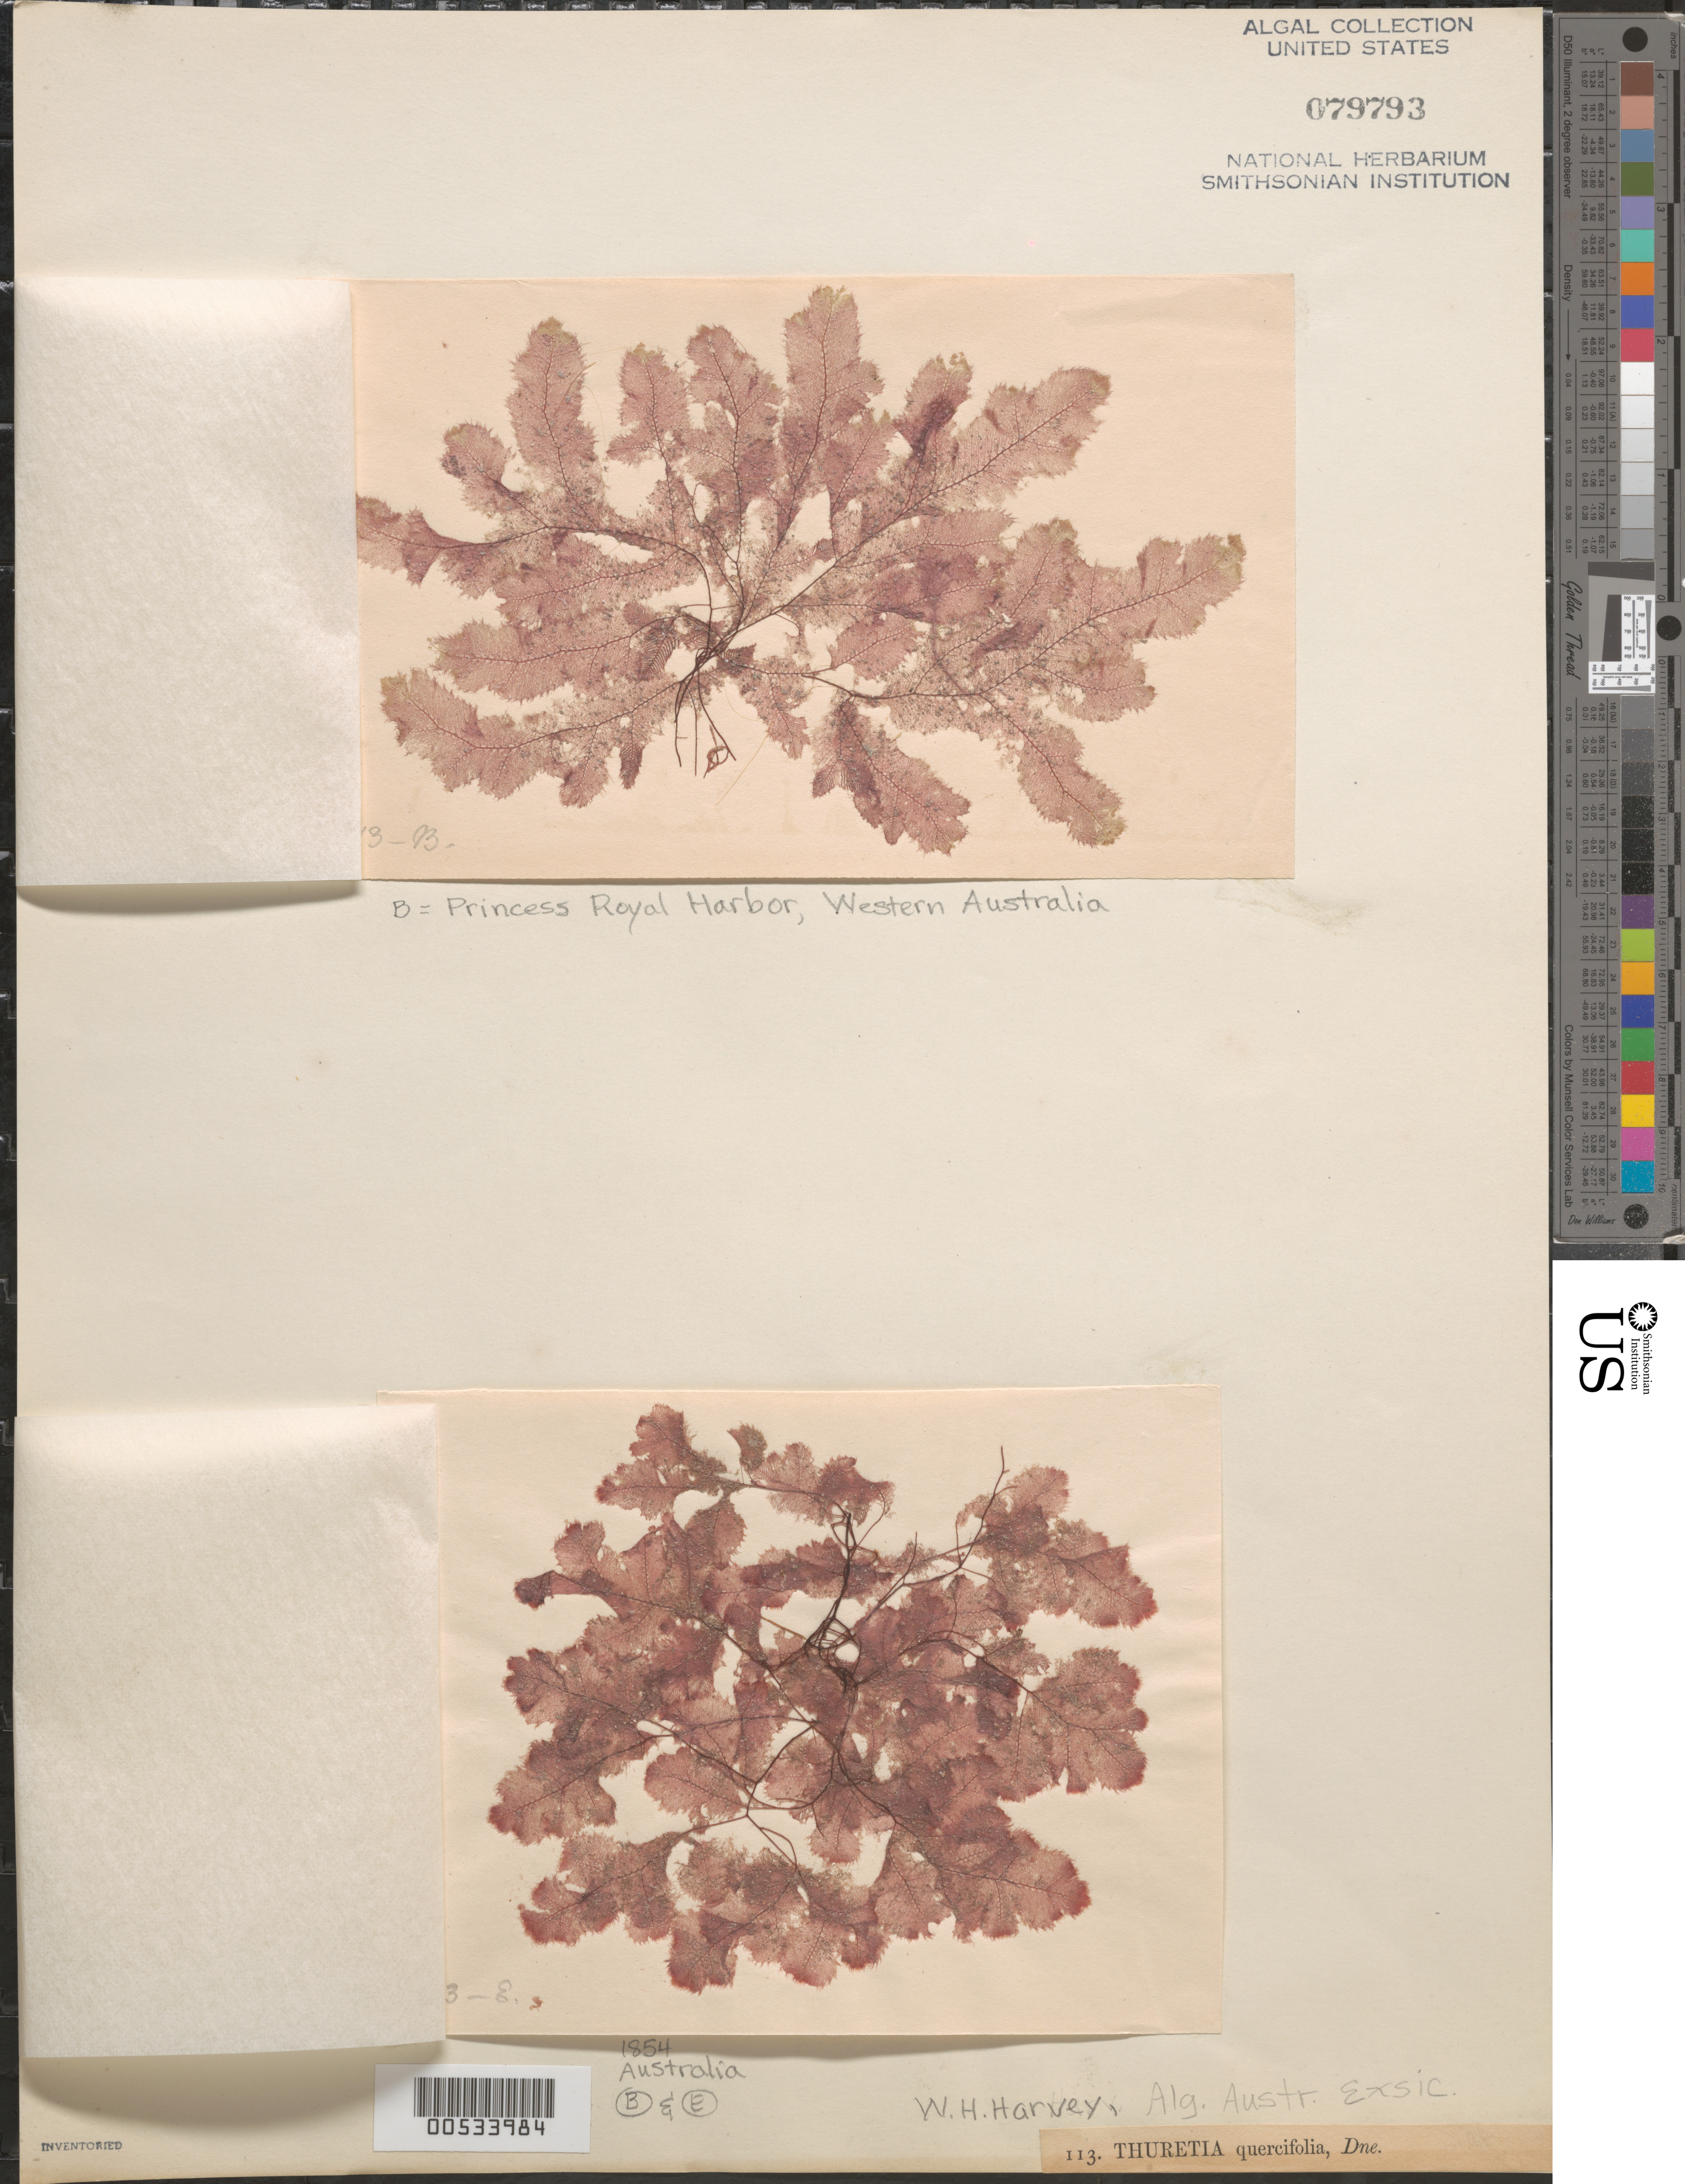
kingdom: Plantae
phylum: Rhodophyta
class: Florideophyceae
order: Ceramiales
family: Dasyaceae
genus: Thuretia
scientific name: Thuretia quercifolia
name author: Decne.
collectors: W. Harvey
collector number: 113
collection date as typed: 1854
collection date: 1854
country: Australia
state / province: Western Australia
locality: Princess Royal Harbor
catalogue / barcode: US 79793